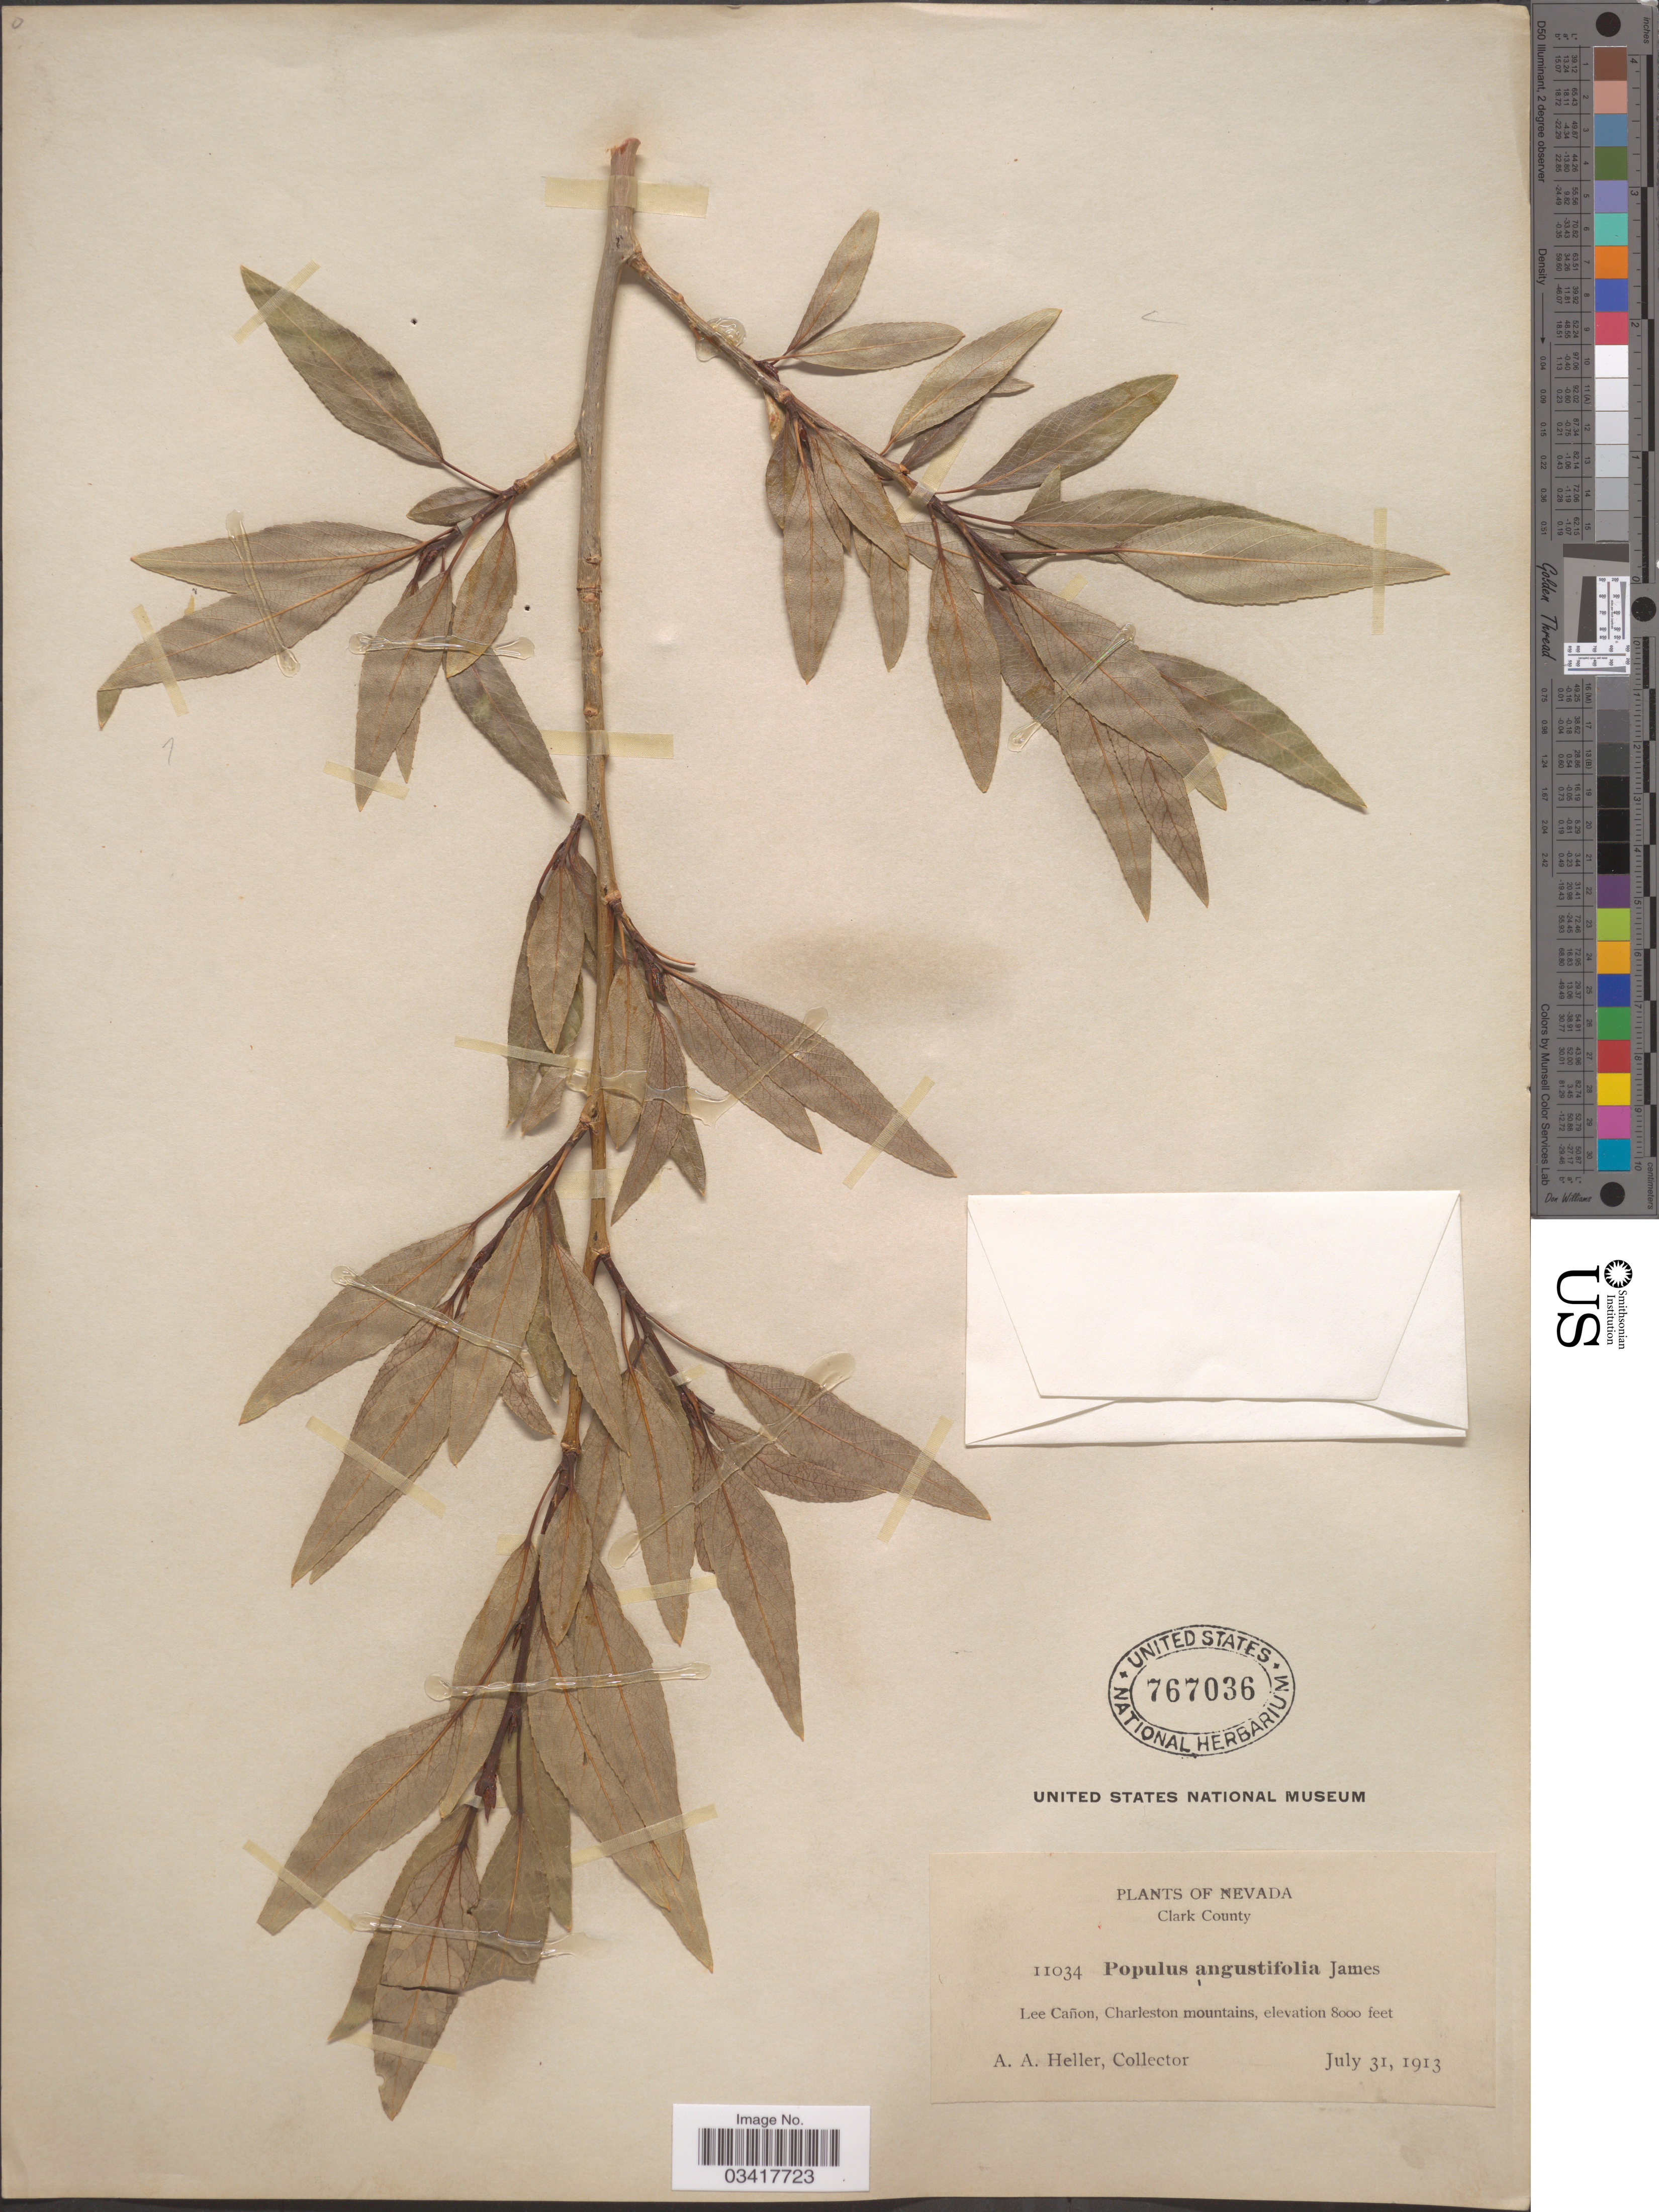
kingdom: Plantae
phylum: Tracheophyta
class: Magnoliopsida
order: Malpighiales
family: Salicaceae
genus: Populus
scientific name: Populus angustifolia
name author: E. James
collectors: A. A. Heller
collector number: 11034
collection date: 1913-07-31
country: United States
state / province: Nevada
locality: Clark County. Lee Cañon, Charleston mountains.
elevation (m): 2438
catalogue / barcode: US 767036